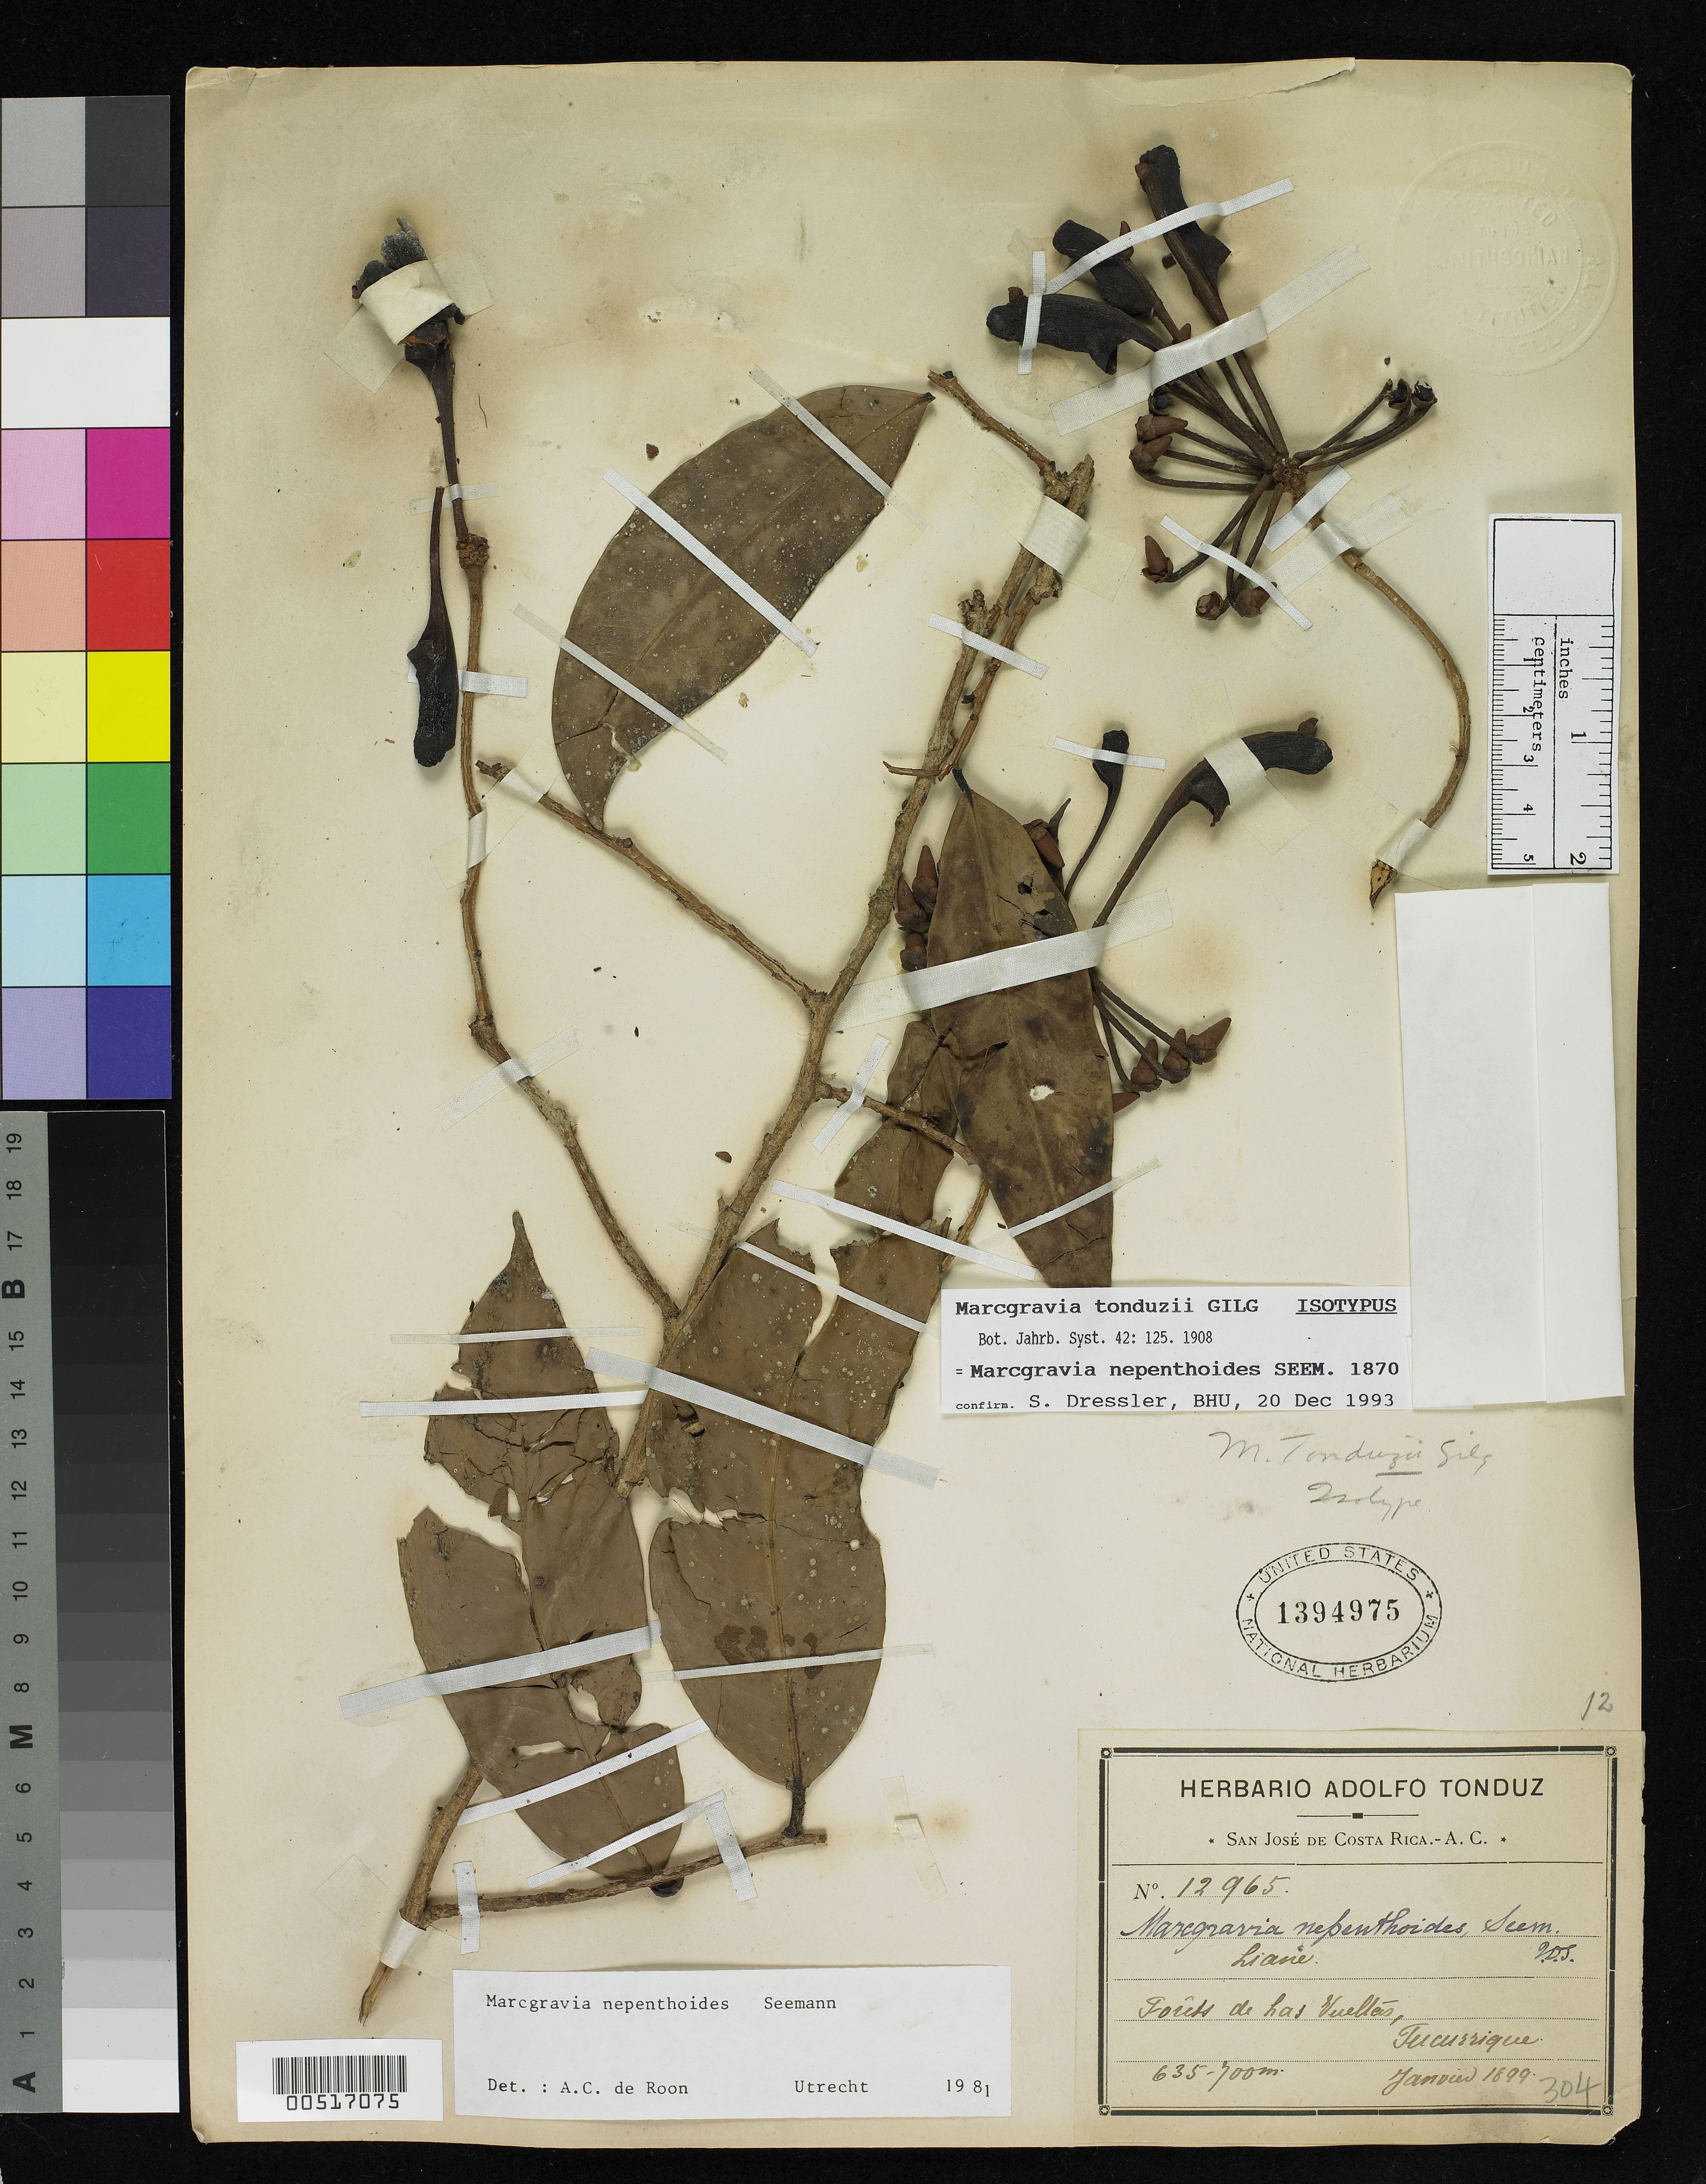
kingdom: Plantae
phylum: Tracheophyta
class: Magnoliopsida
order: Ericales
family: Marcgraviaceae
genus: Marcgravia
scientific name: Marcgravia tonduzii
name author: Gilg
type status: Isotype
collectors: A. Tonduz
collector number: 12965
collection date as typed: Jan 1899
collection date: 1899-01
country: Costa Rica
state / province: San José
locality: Forets de Las Vueltas, Tucurrique.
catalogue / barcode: US 1394975